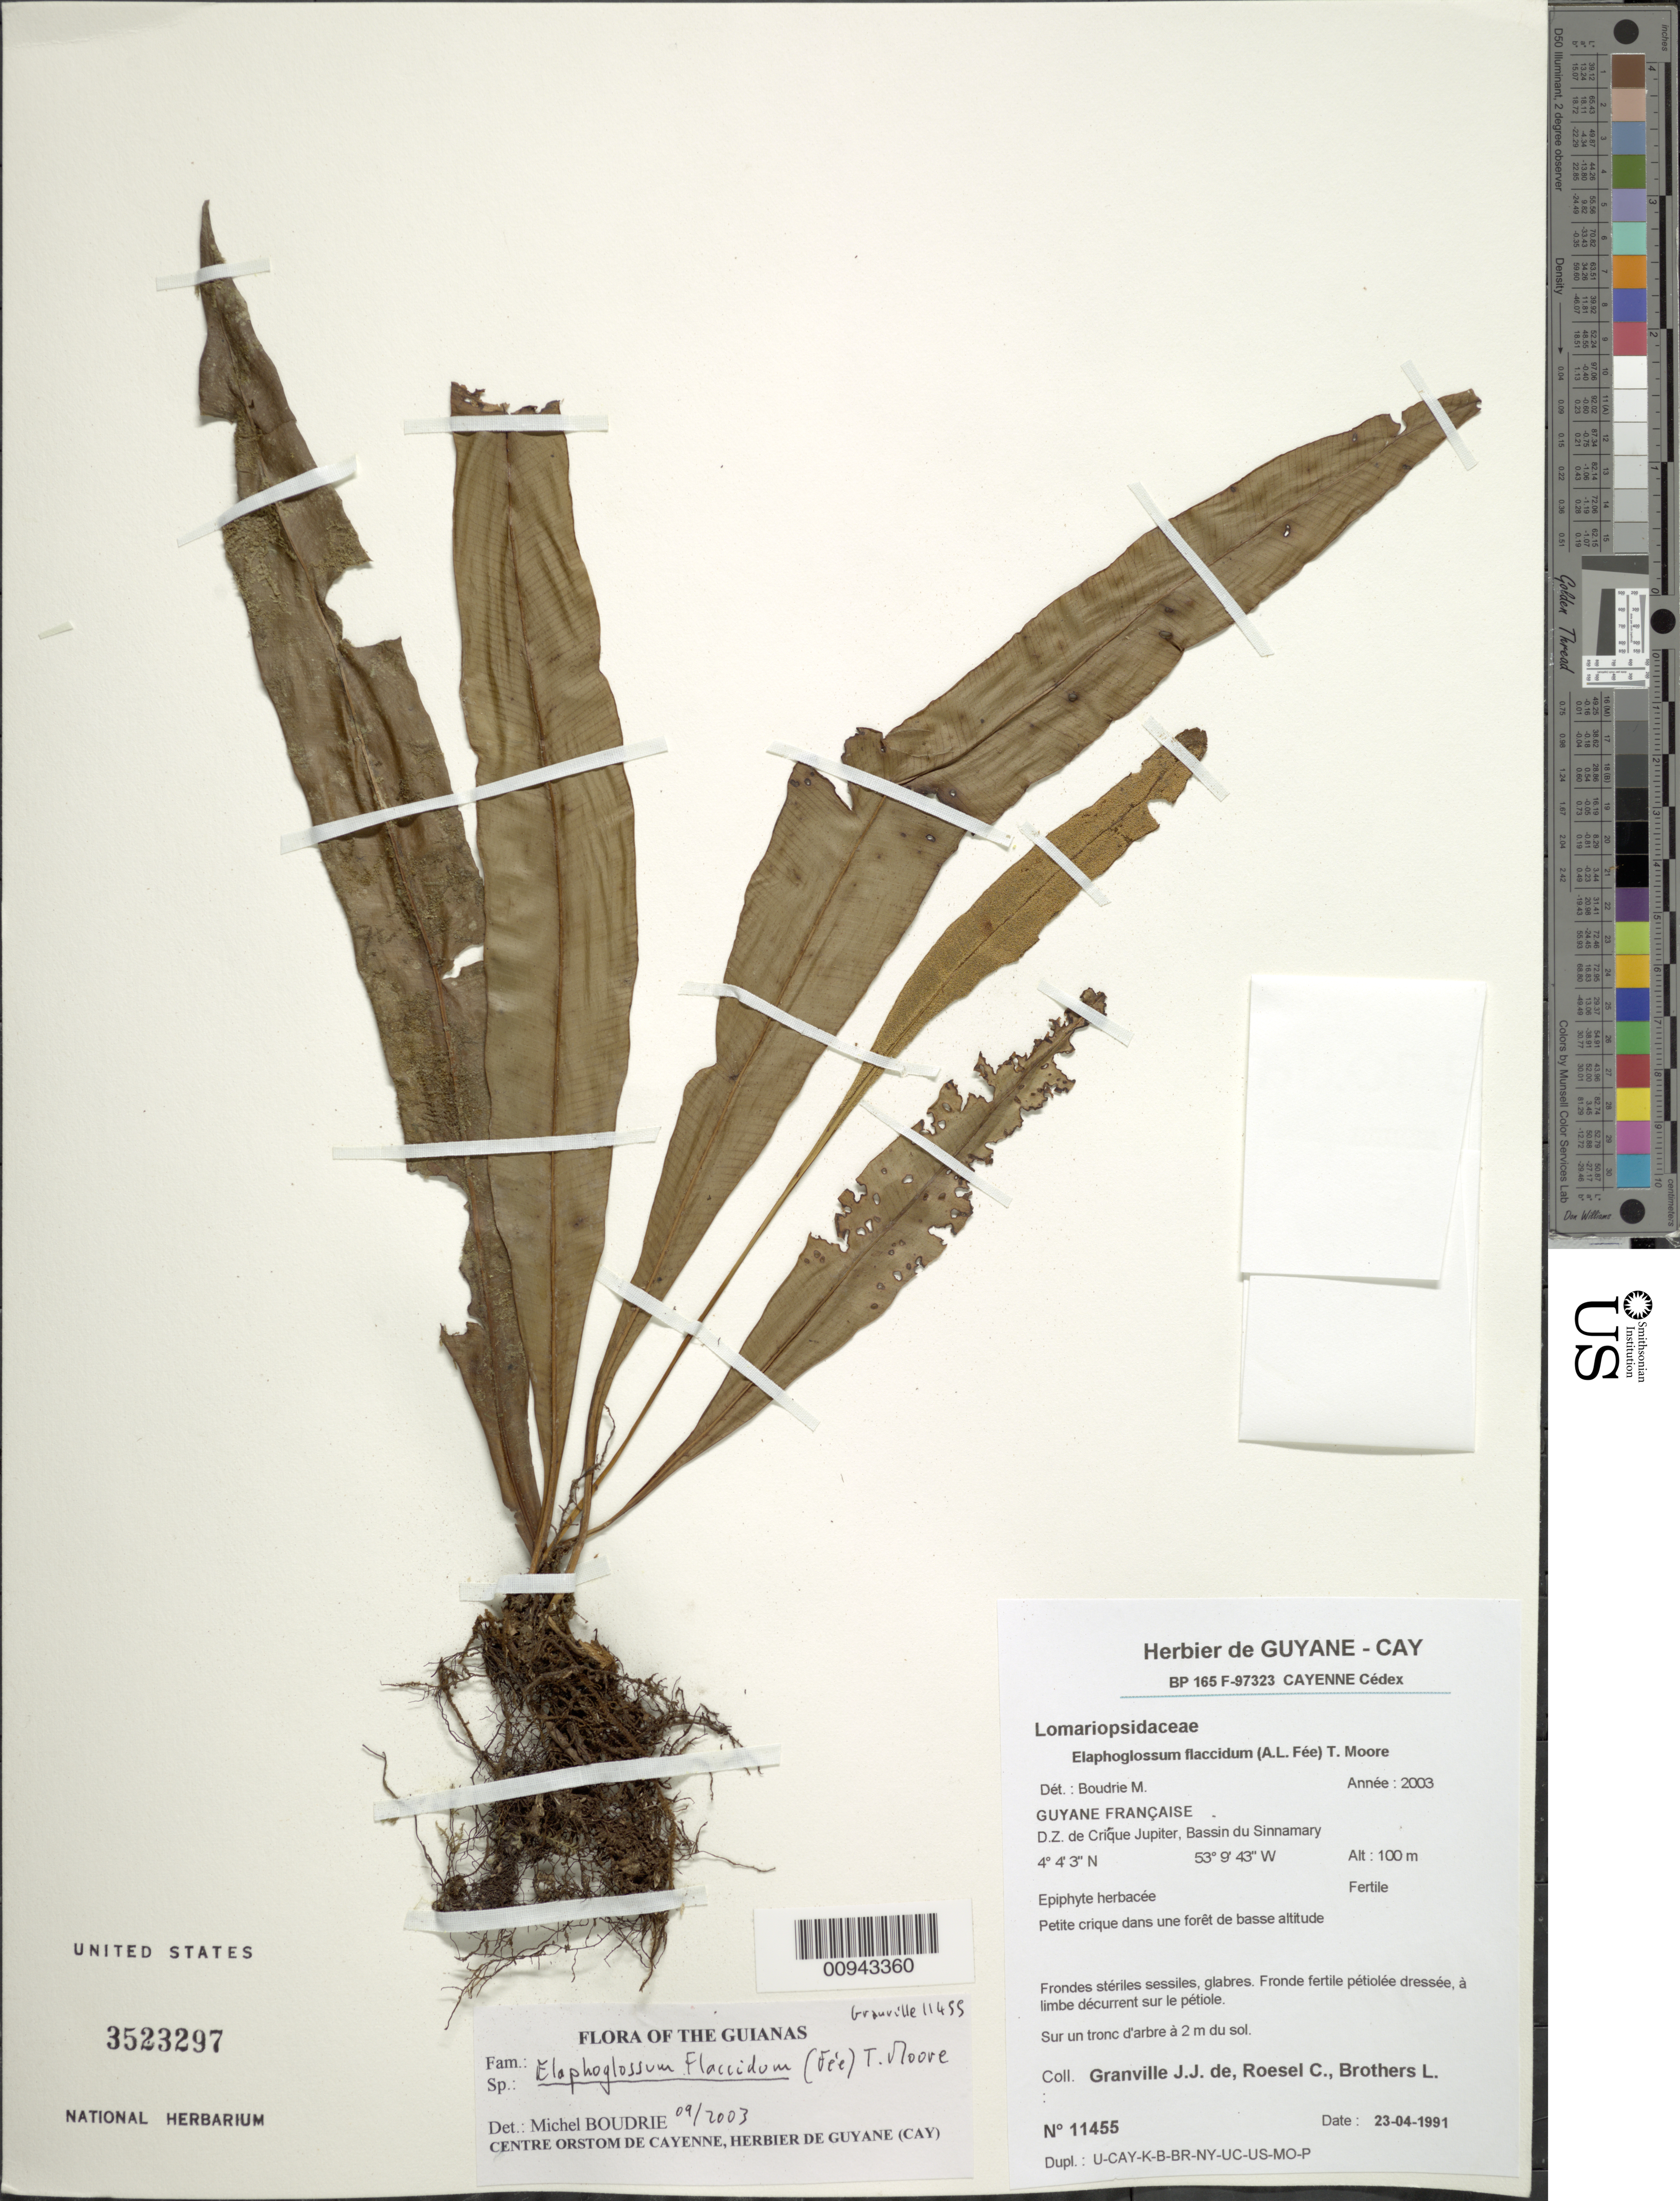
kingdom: Plantae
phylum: Tracheophyta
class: Polypodiopsida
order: Polypodiales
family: Dryopteridaceae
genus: Elaphoglossum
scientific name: Elaphoglossum flaccidum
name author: (Fée) T. Moore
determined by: Boudrie, M.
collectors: J.-J. de Granville, C. S. Roesel & L. Brothers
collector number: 11455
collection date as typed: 23-Apr-91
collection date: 1991-04-23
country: French Guiana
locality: D.Z. de Crique Jupiter, Bassin du Sinnamary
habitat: Petite crique dans une foret de basse altitude. Sur un tronc d'arbre a 2m du sol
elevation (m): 100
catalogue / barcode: US 3523297